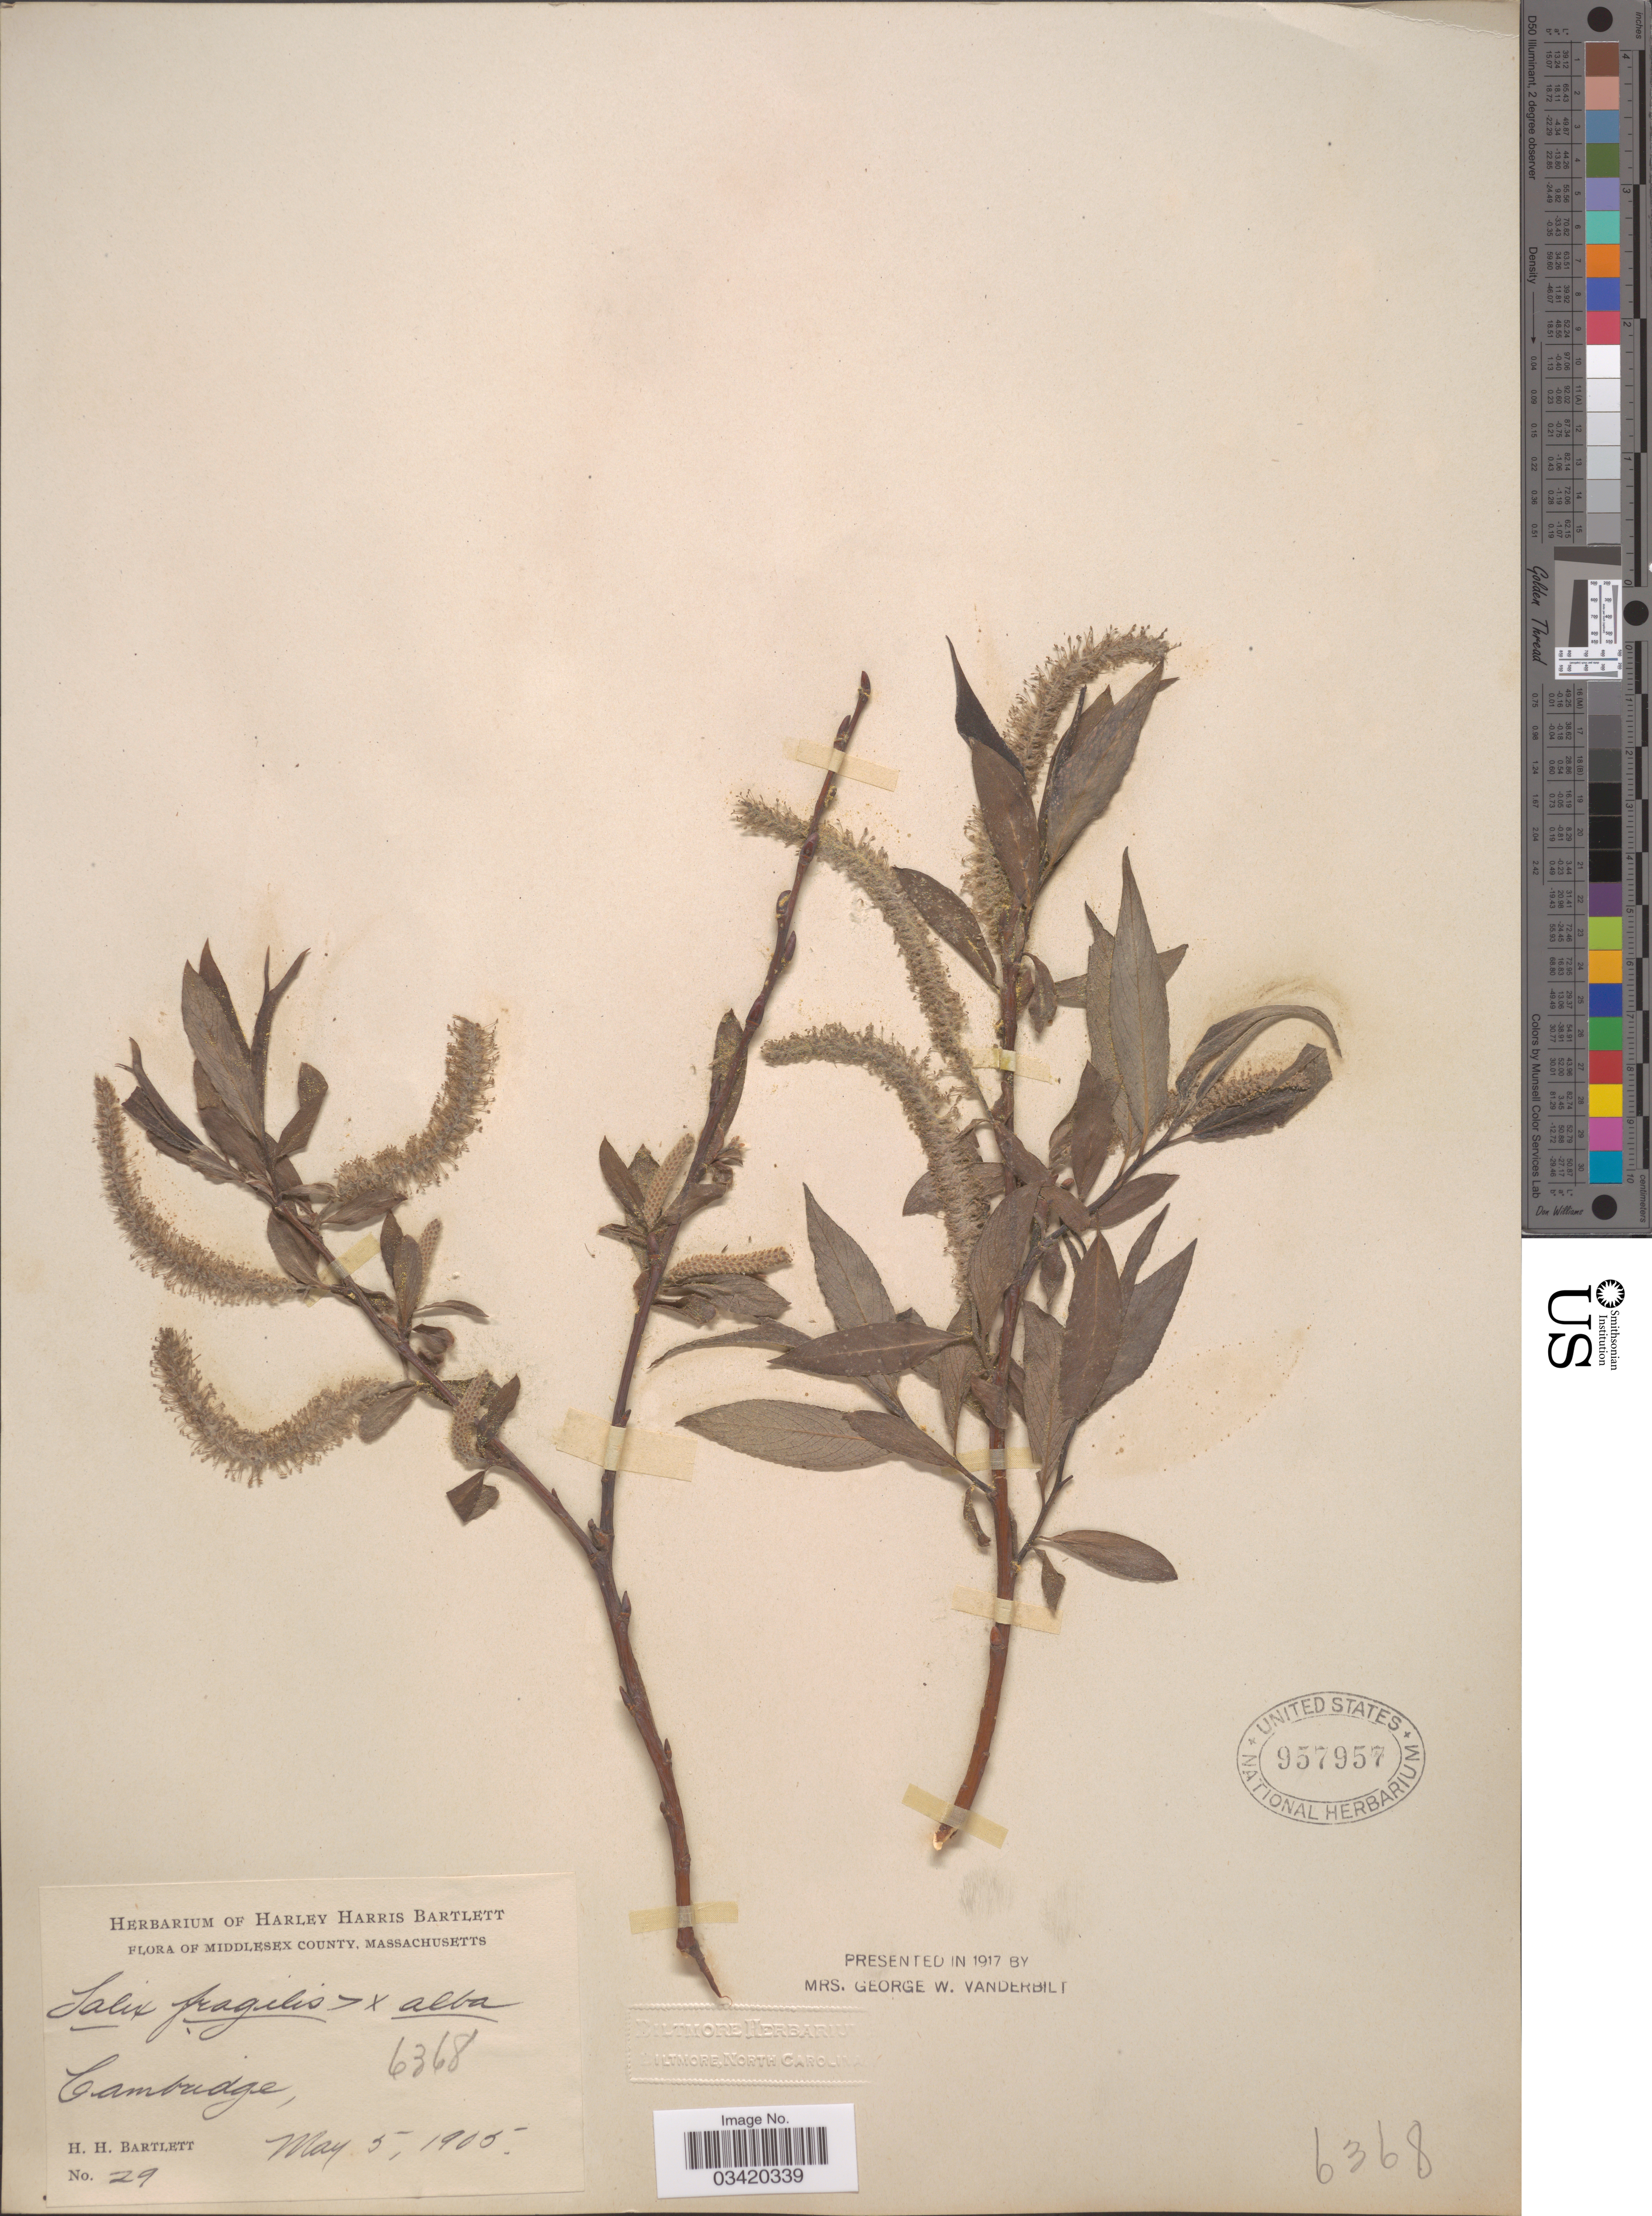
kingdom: Plantae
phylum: Tracheophyta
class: Magnoliopsida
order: Malpighiales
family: Salicaceae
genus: Salix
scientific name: Salix fragilis x S. alba L.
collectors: H. H. Bartlett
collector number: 29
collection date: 1905-05-05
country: United States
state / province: Massachusetts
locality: Middlesex County. Cambridge.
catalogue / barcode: US 957957